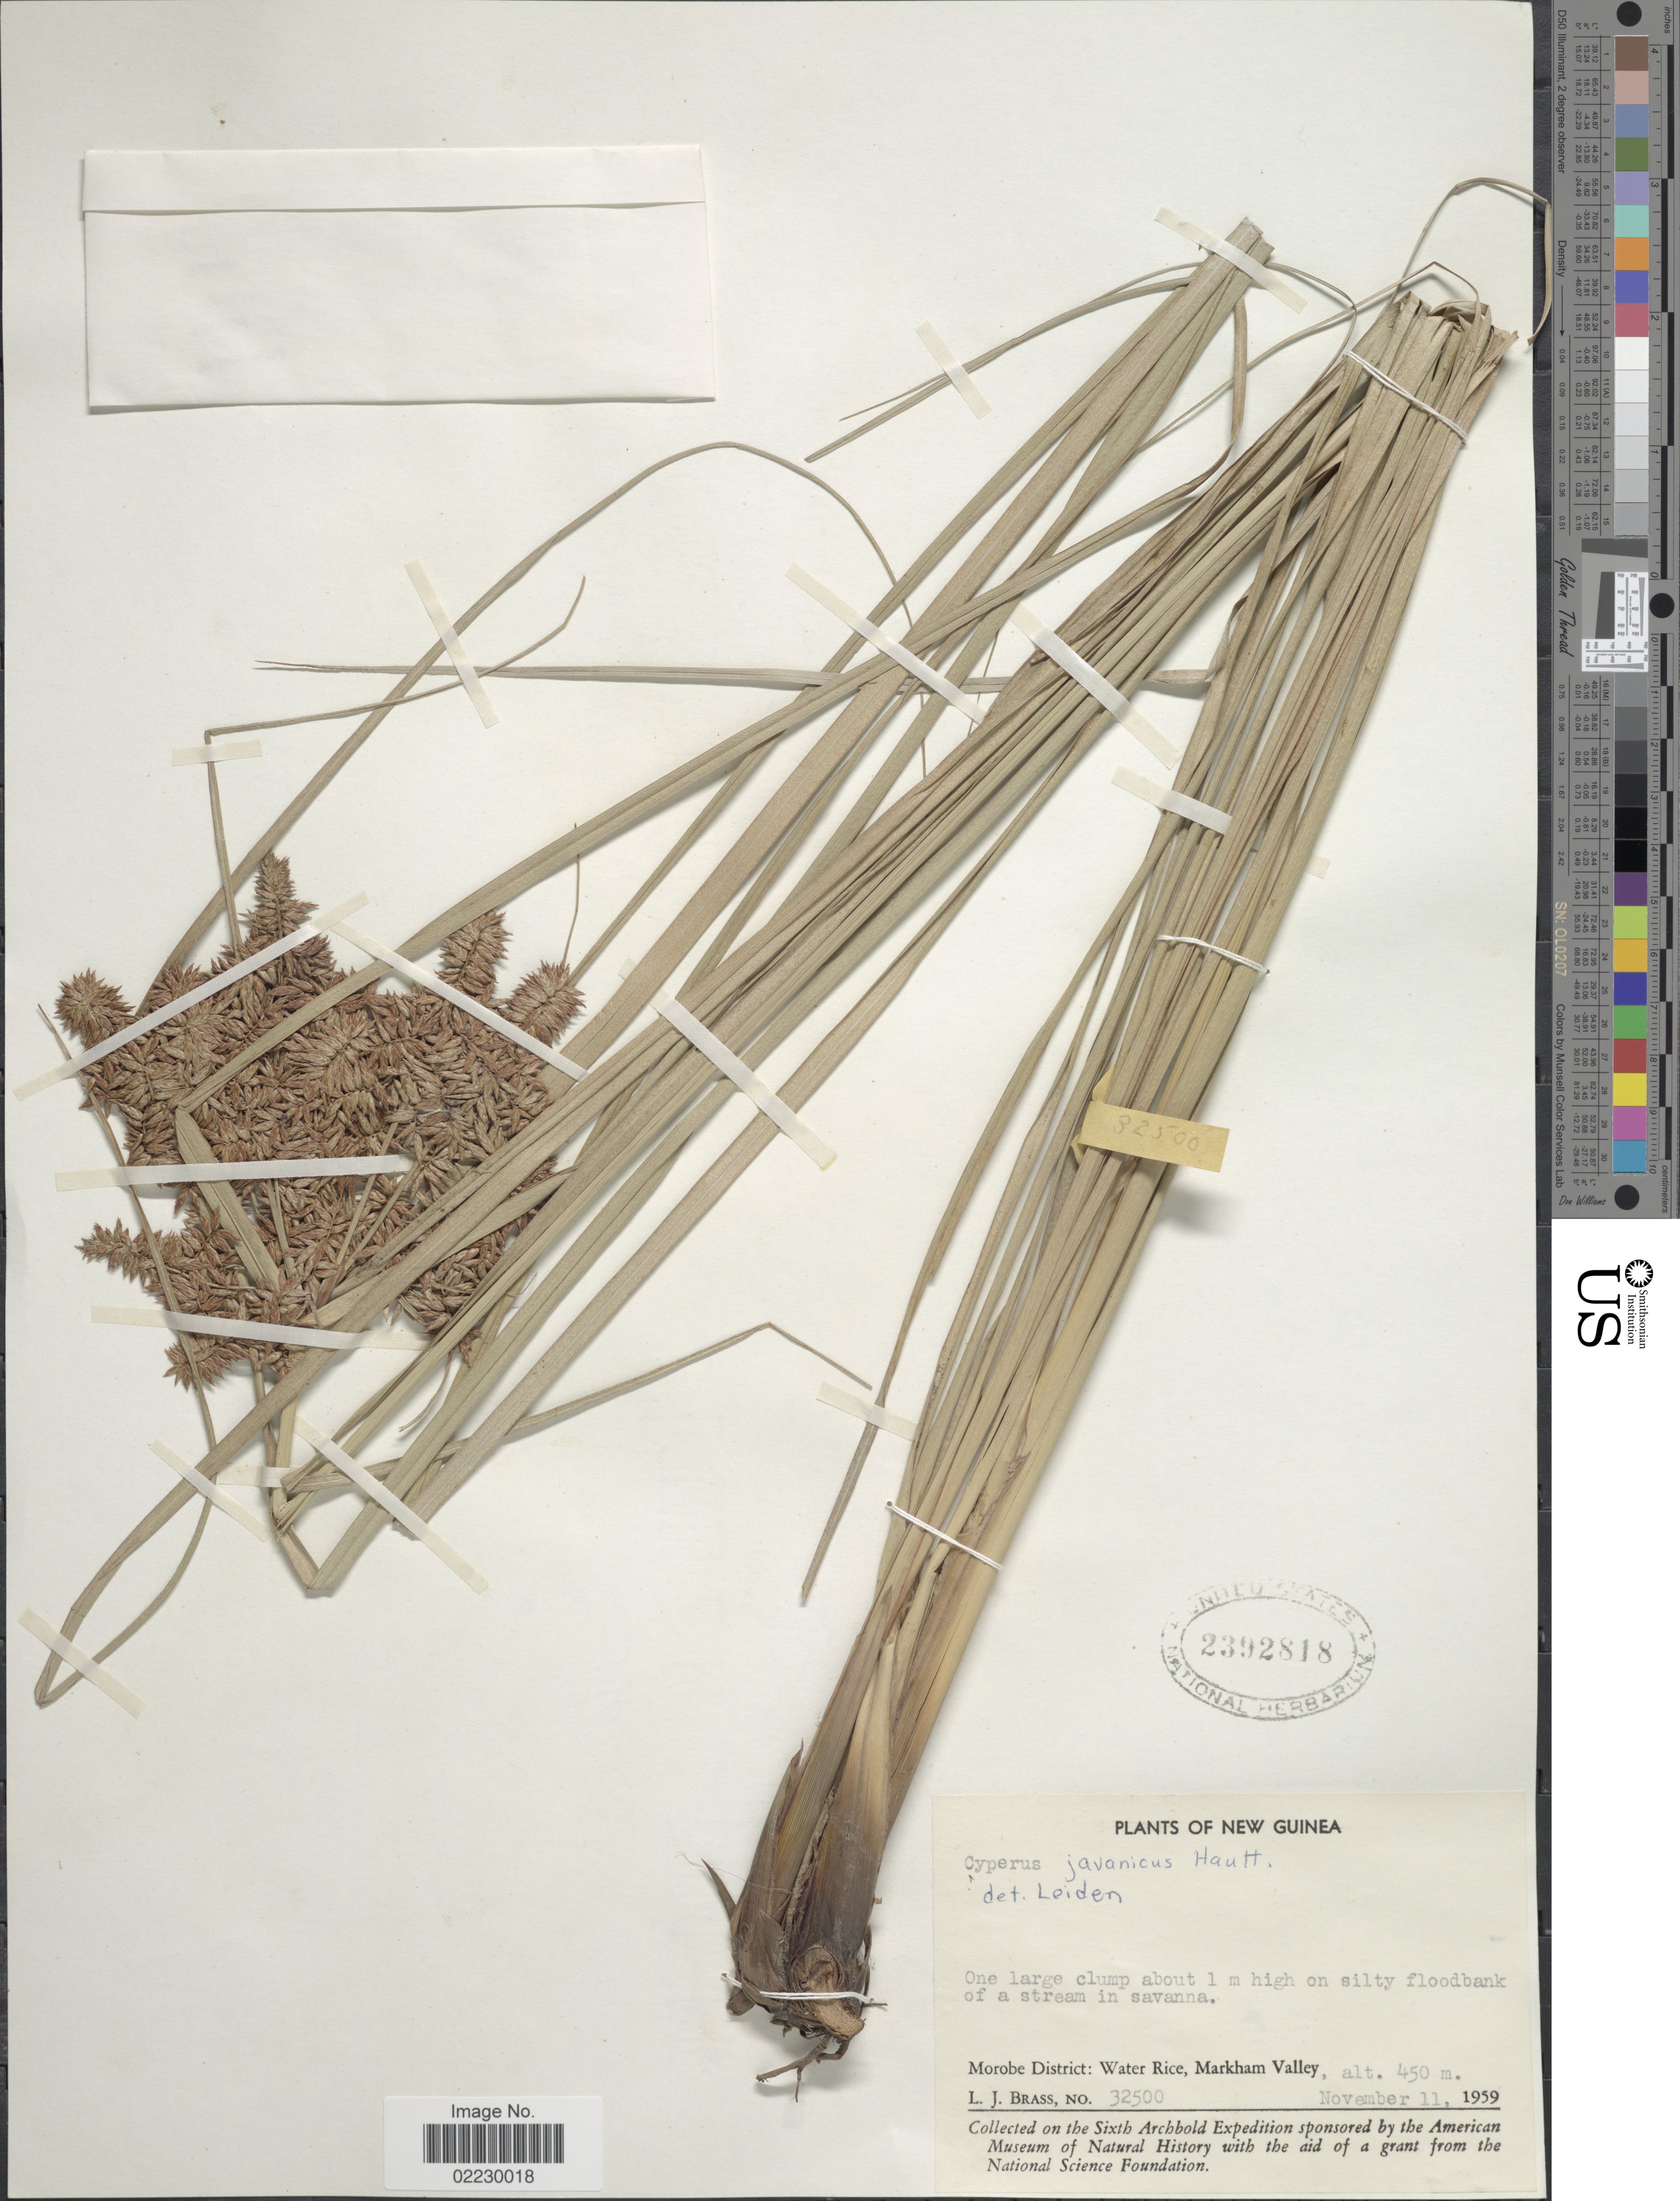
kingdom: Plantae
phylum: Tracheophyta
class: Liliopsida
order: Poales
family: Cyperaceae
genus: Cyperus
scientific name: Cyperus javanicus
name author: Houtt.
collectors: L. J. Brass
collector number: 32500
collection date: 1959-11-11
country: Papua New Guinea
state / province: Morobe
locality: Water Rice, Markham Valley, New Guinea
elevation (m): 450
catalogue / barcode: US 2392818